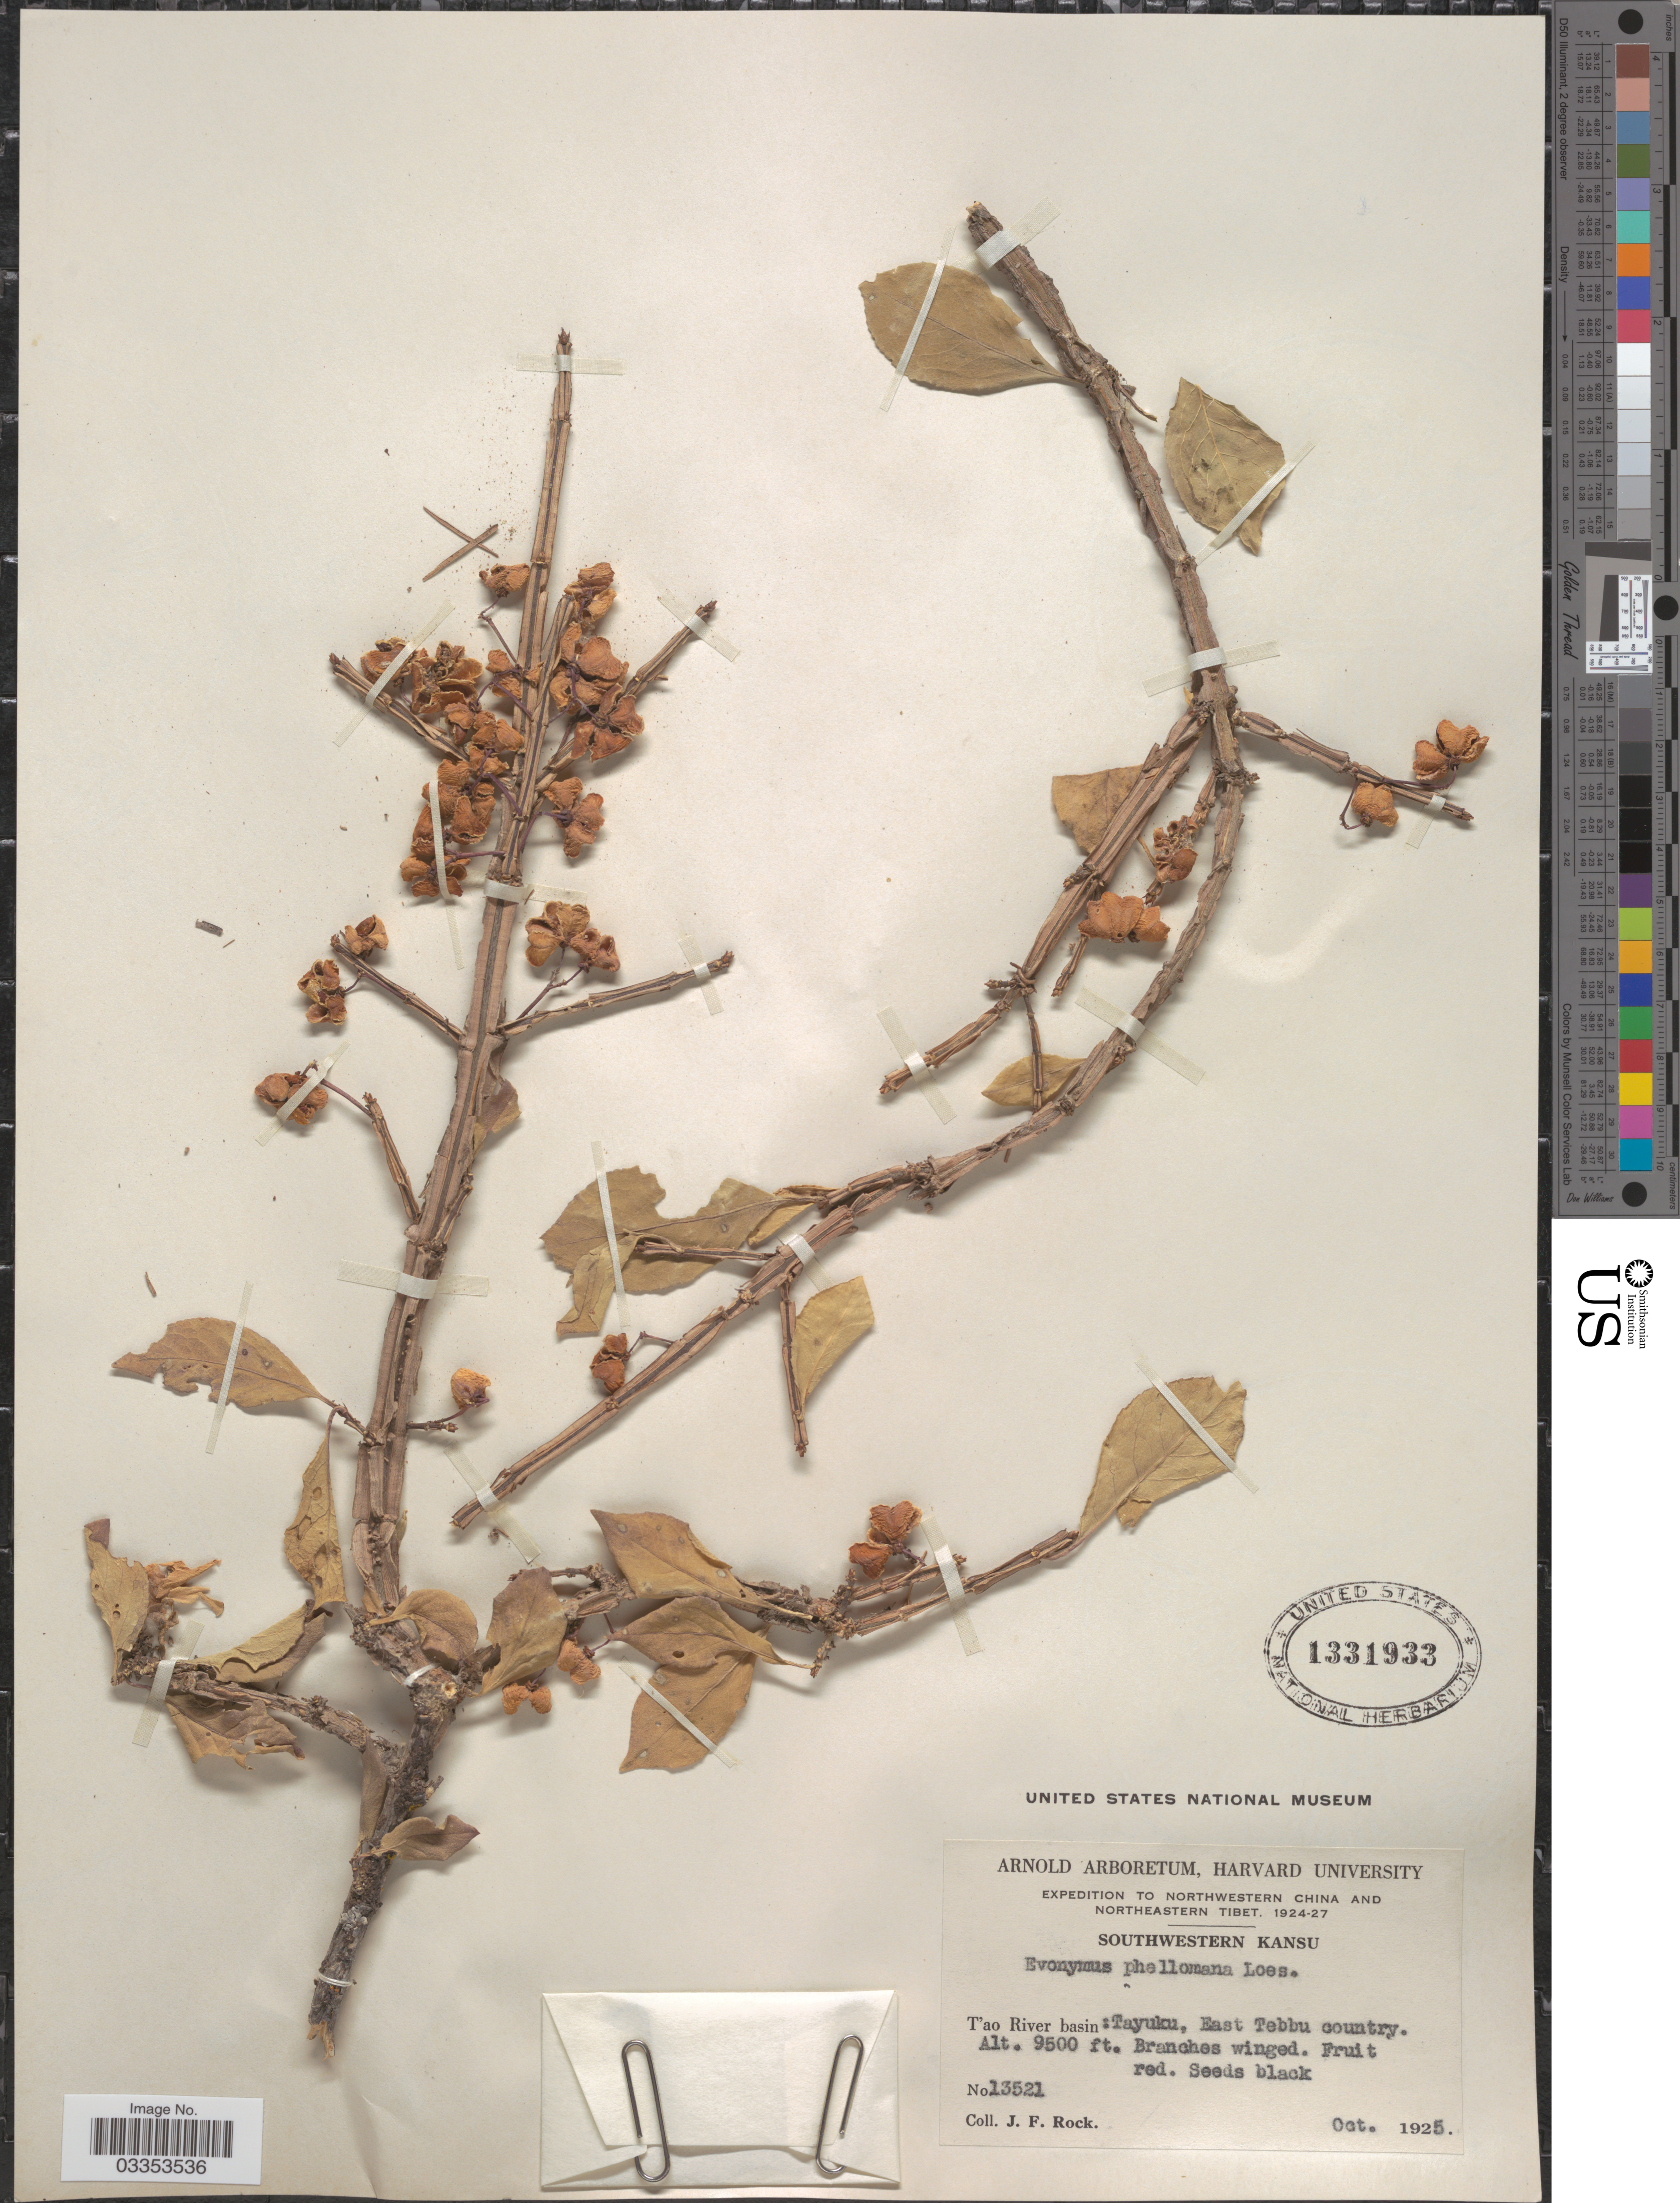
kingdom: Plantae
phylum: Tracheophyta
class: Magnoliopsida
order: Celastrales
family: Celastraceae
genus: Euonymus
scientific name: Euonymus phellomana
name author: Loes. ex Diels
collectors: J. Rock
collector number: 13521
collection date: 1925-10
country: China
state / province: Gansu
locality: Northwestern China and Northeastern Tibet. Southwestern Kansu. T'ao River basin: Tayuku, East Tebbu country.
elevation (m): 2896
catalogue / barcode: US 1331933